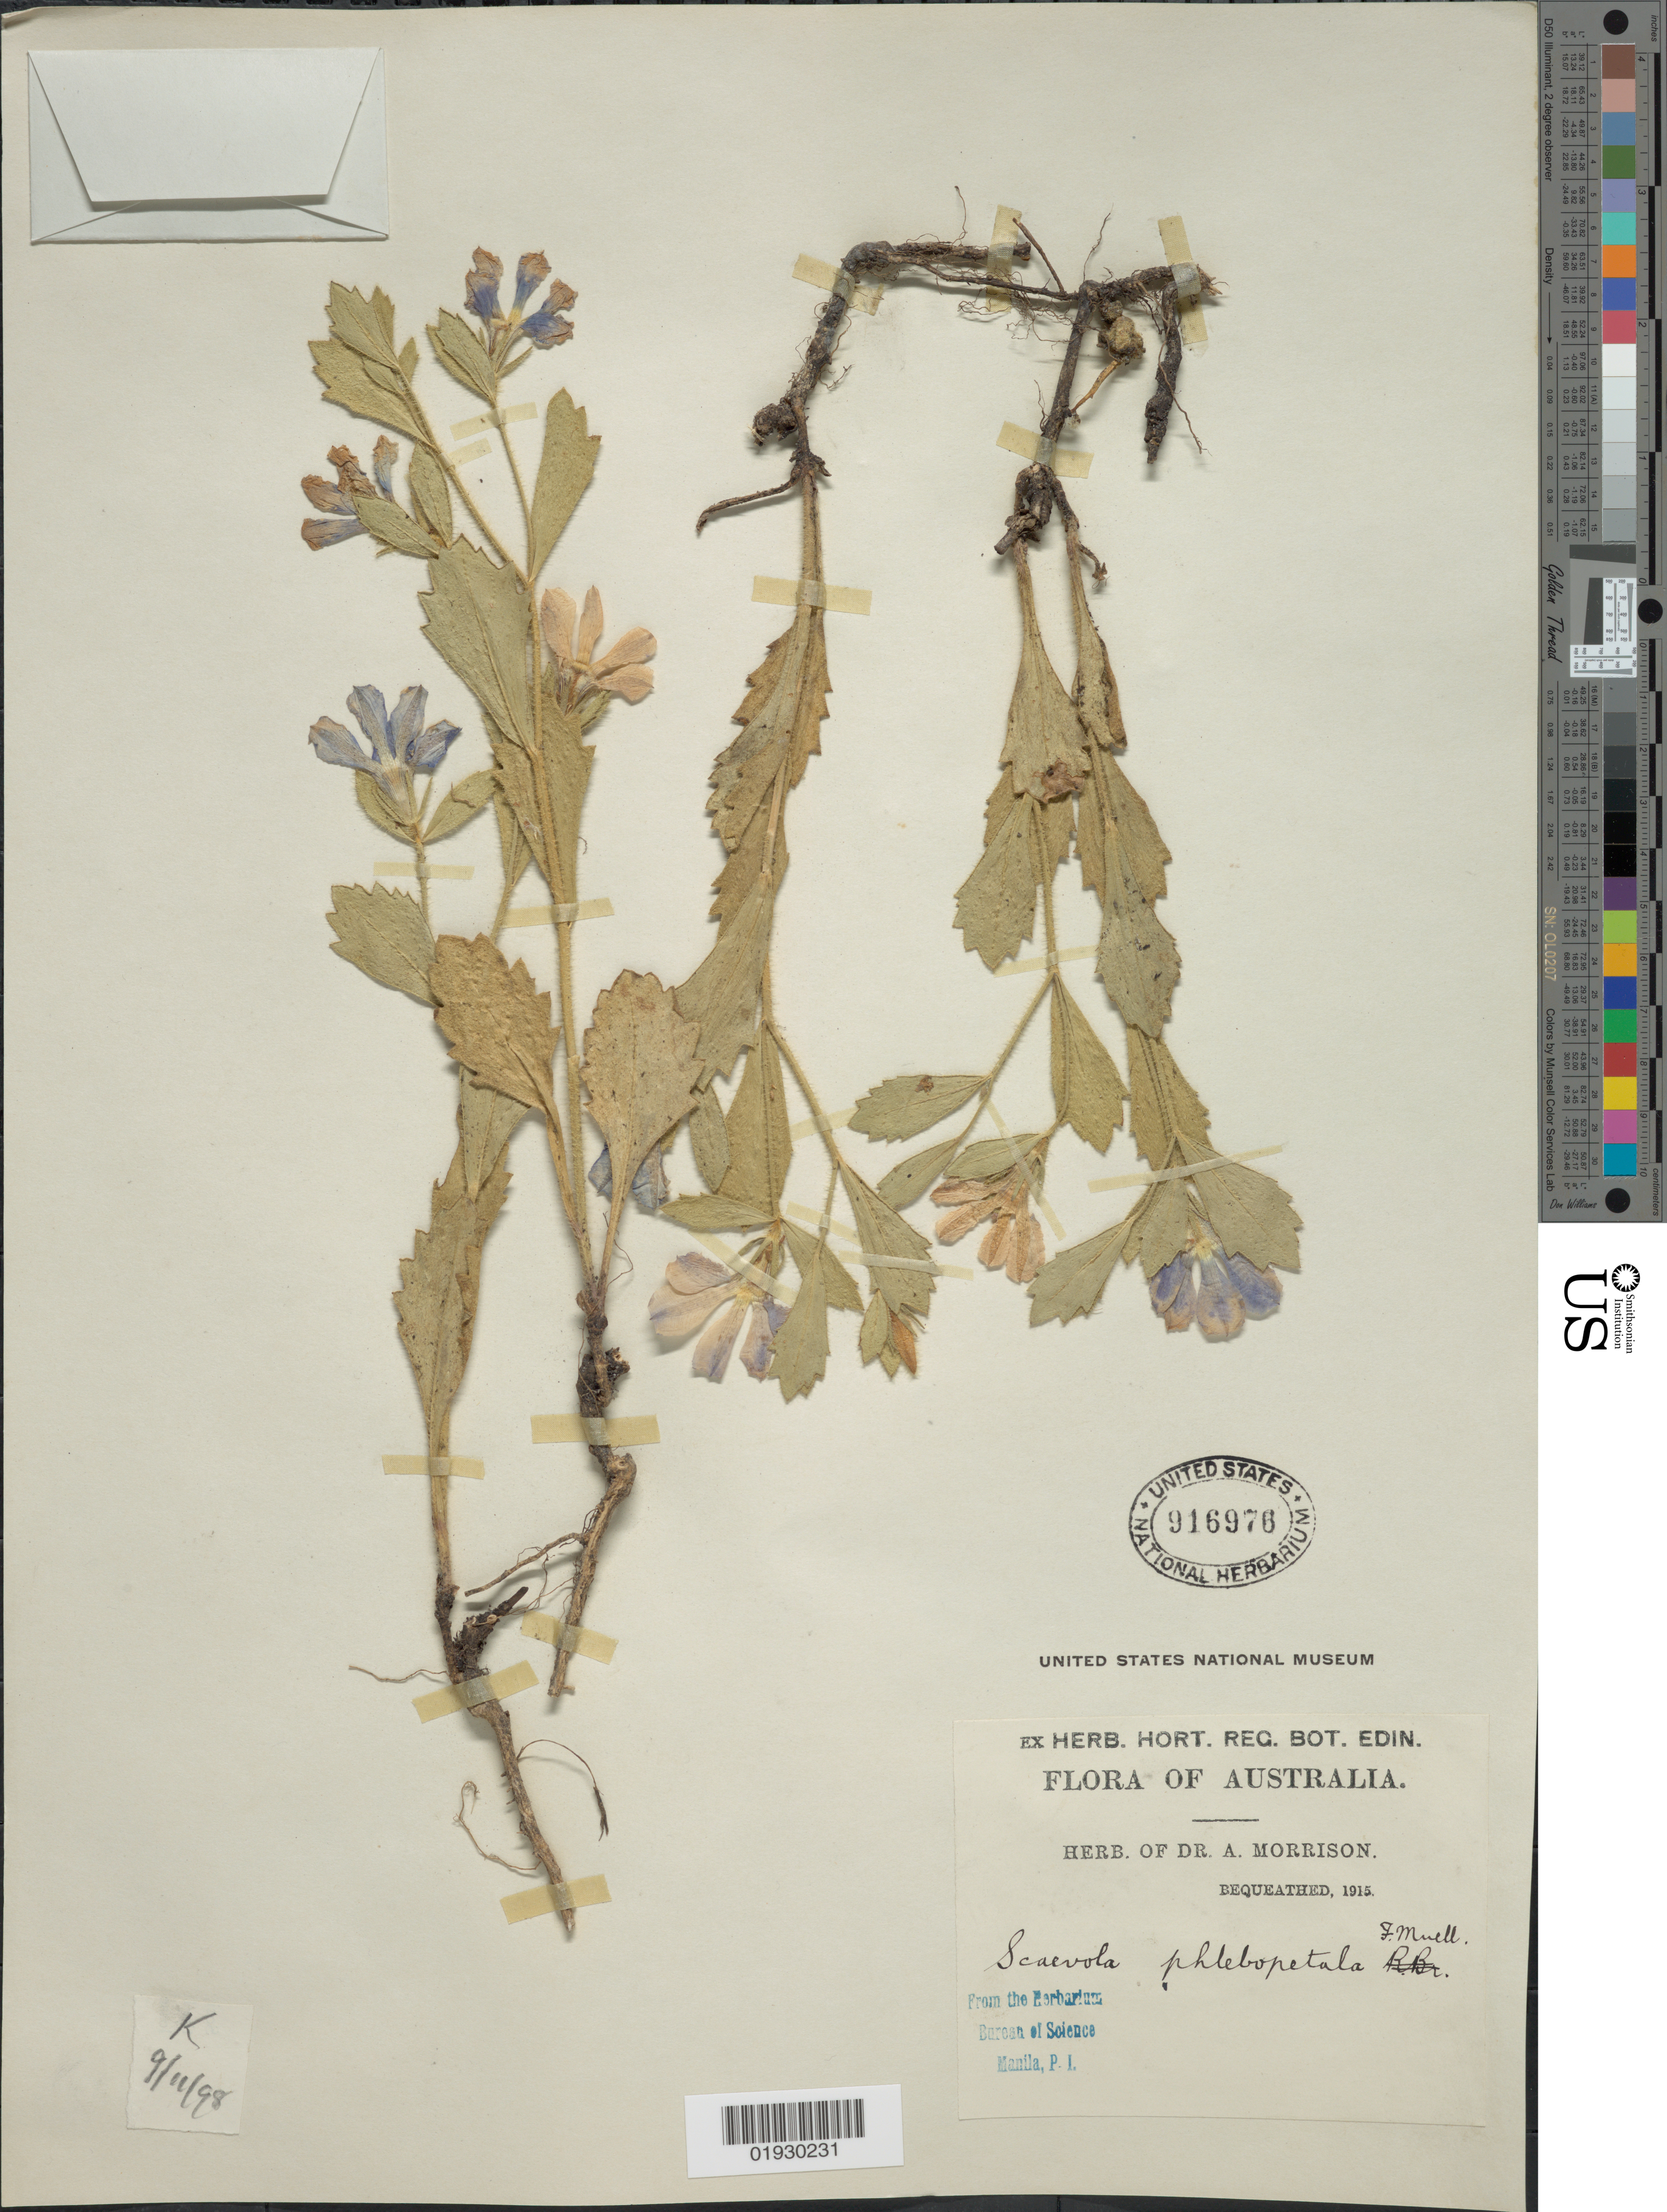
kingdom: Plantae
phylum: Tracheophyta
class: Magnoliopsida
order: Asterales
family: Goodeniaceae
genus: Scaevola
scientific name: Scaevola phlebopetala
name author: F. Muell.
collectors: ex herb. Dr. A. Morrison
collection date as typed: Transcribed d/m/y: 9/11/98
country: Australia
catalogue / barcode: US 916976